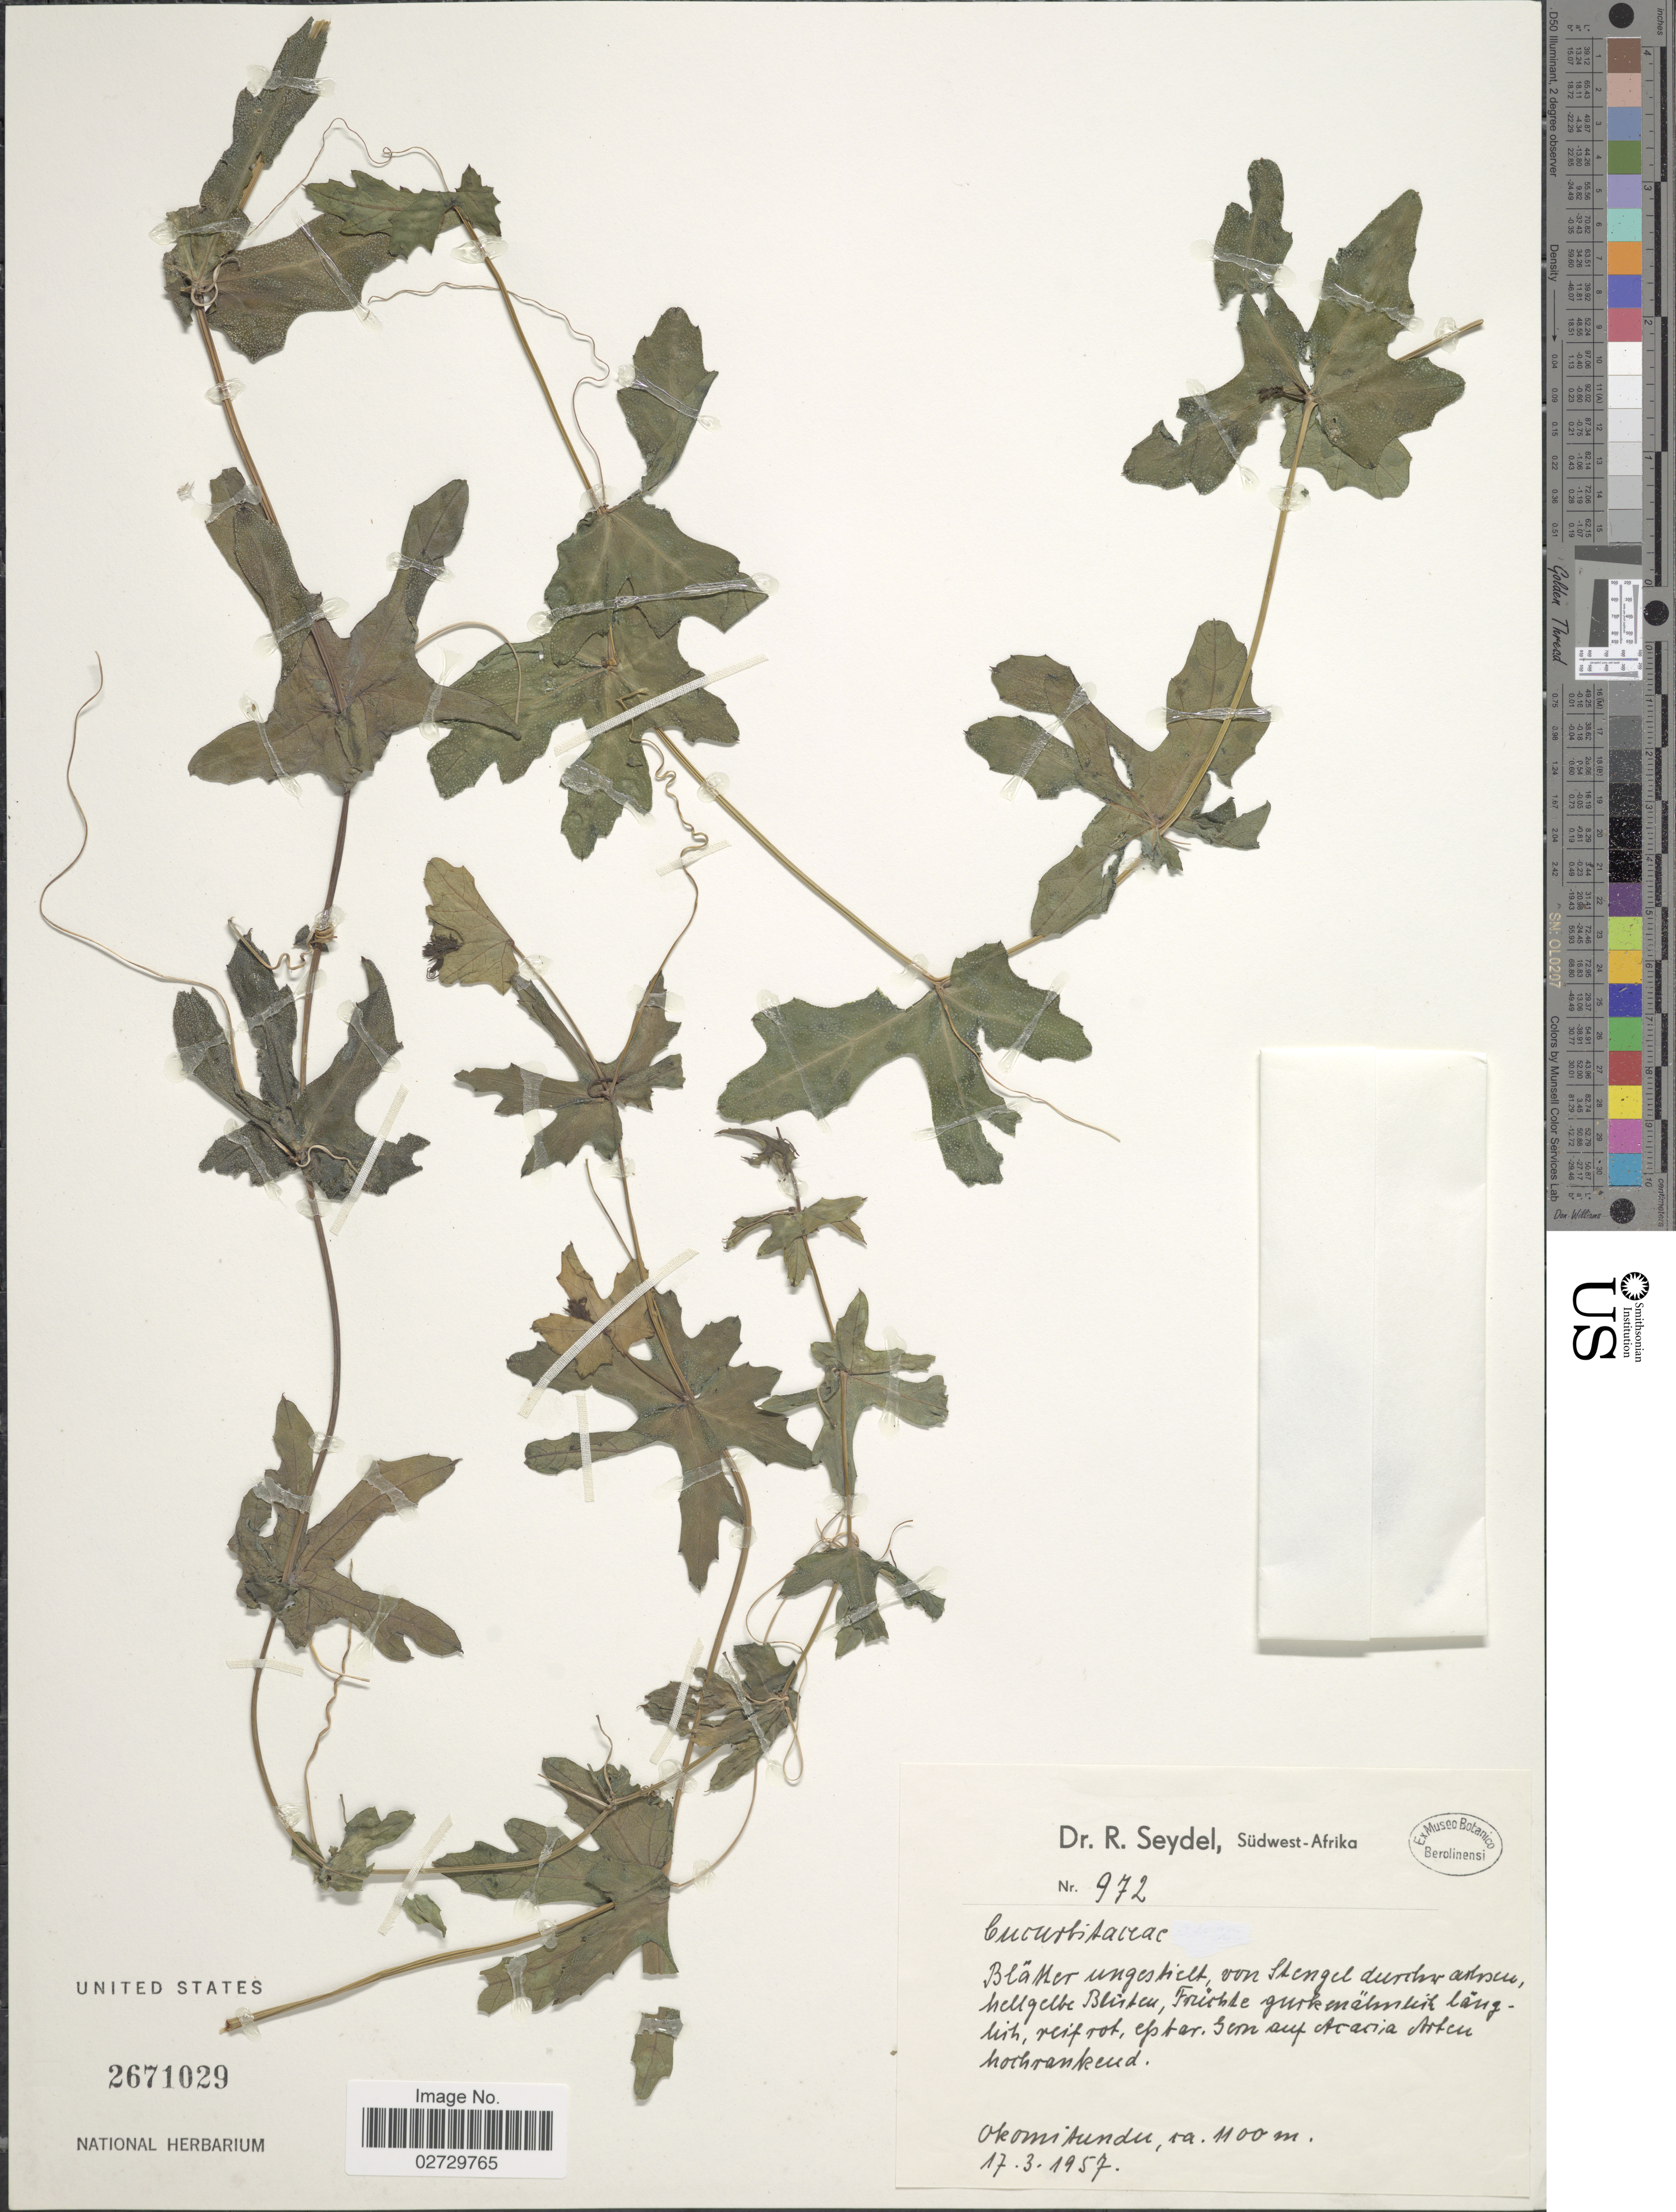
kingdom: Plantae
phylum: Tracheophyta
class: Magnoliopsida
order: Cucurbitales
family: Cucurbitaceae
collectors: R. Seydel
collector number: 972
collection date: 1957-03-17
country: Namibia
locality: Sudwest- Afrika. Okomitundu.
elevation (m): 1100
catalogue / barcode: US 2671029